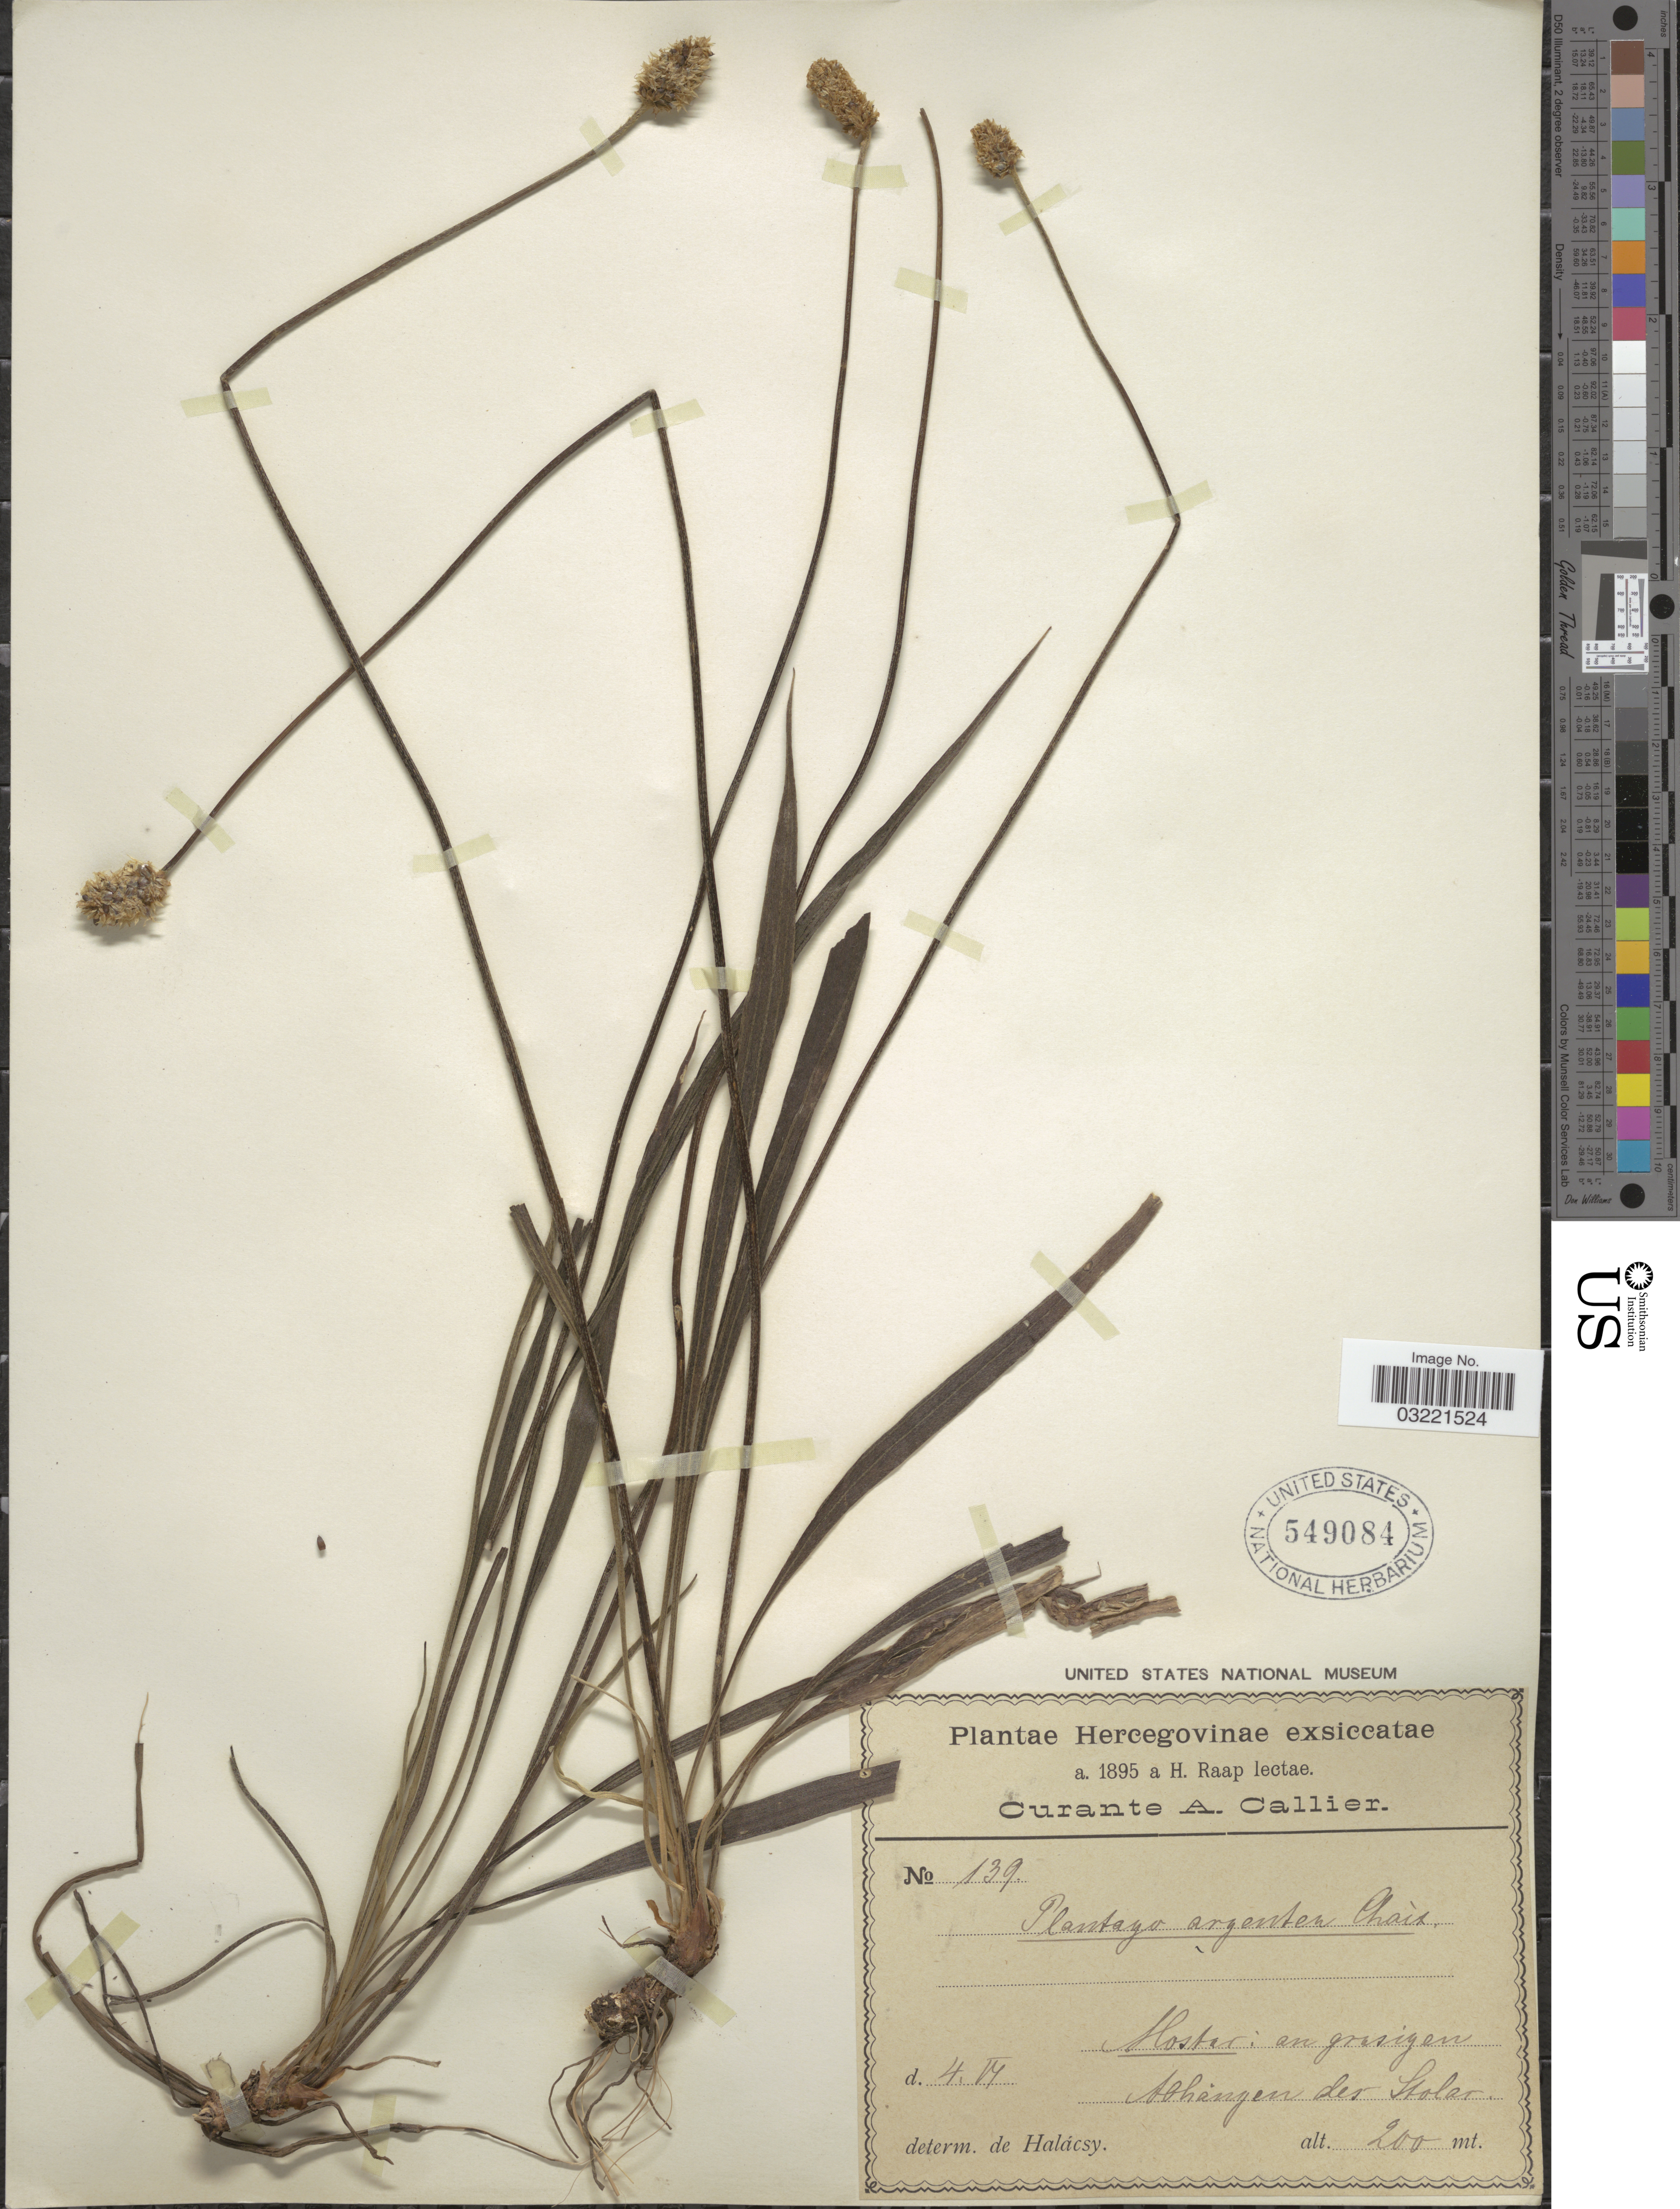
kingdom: Plantae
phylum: Tracheophyta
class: Magnoliopsida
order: Lamiales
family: Plantaginaceae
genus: Plantago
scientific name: Plantago argentea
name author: Chaix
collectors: H. Raap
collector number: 139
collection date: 1895-06-04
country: Bosnia and Herzegovina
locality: Hercegovinae. Mostar: an grasigen abhängen der Stolac.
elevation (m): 200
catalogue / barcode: US 549084